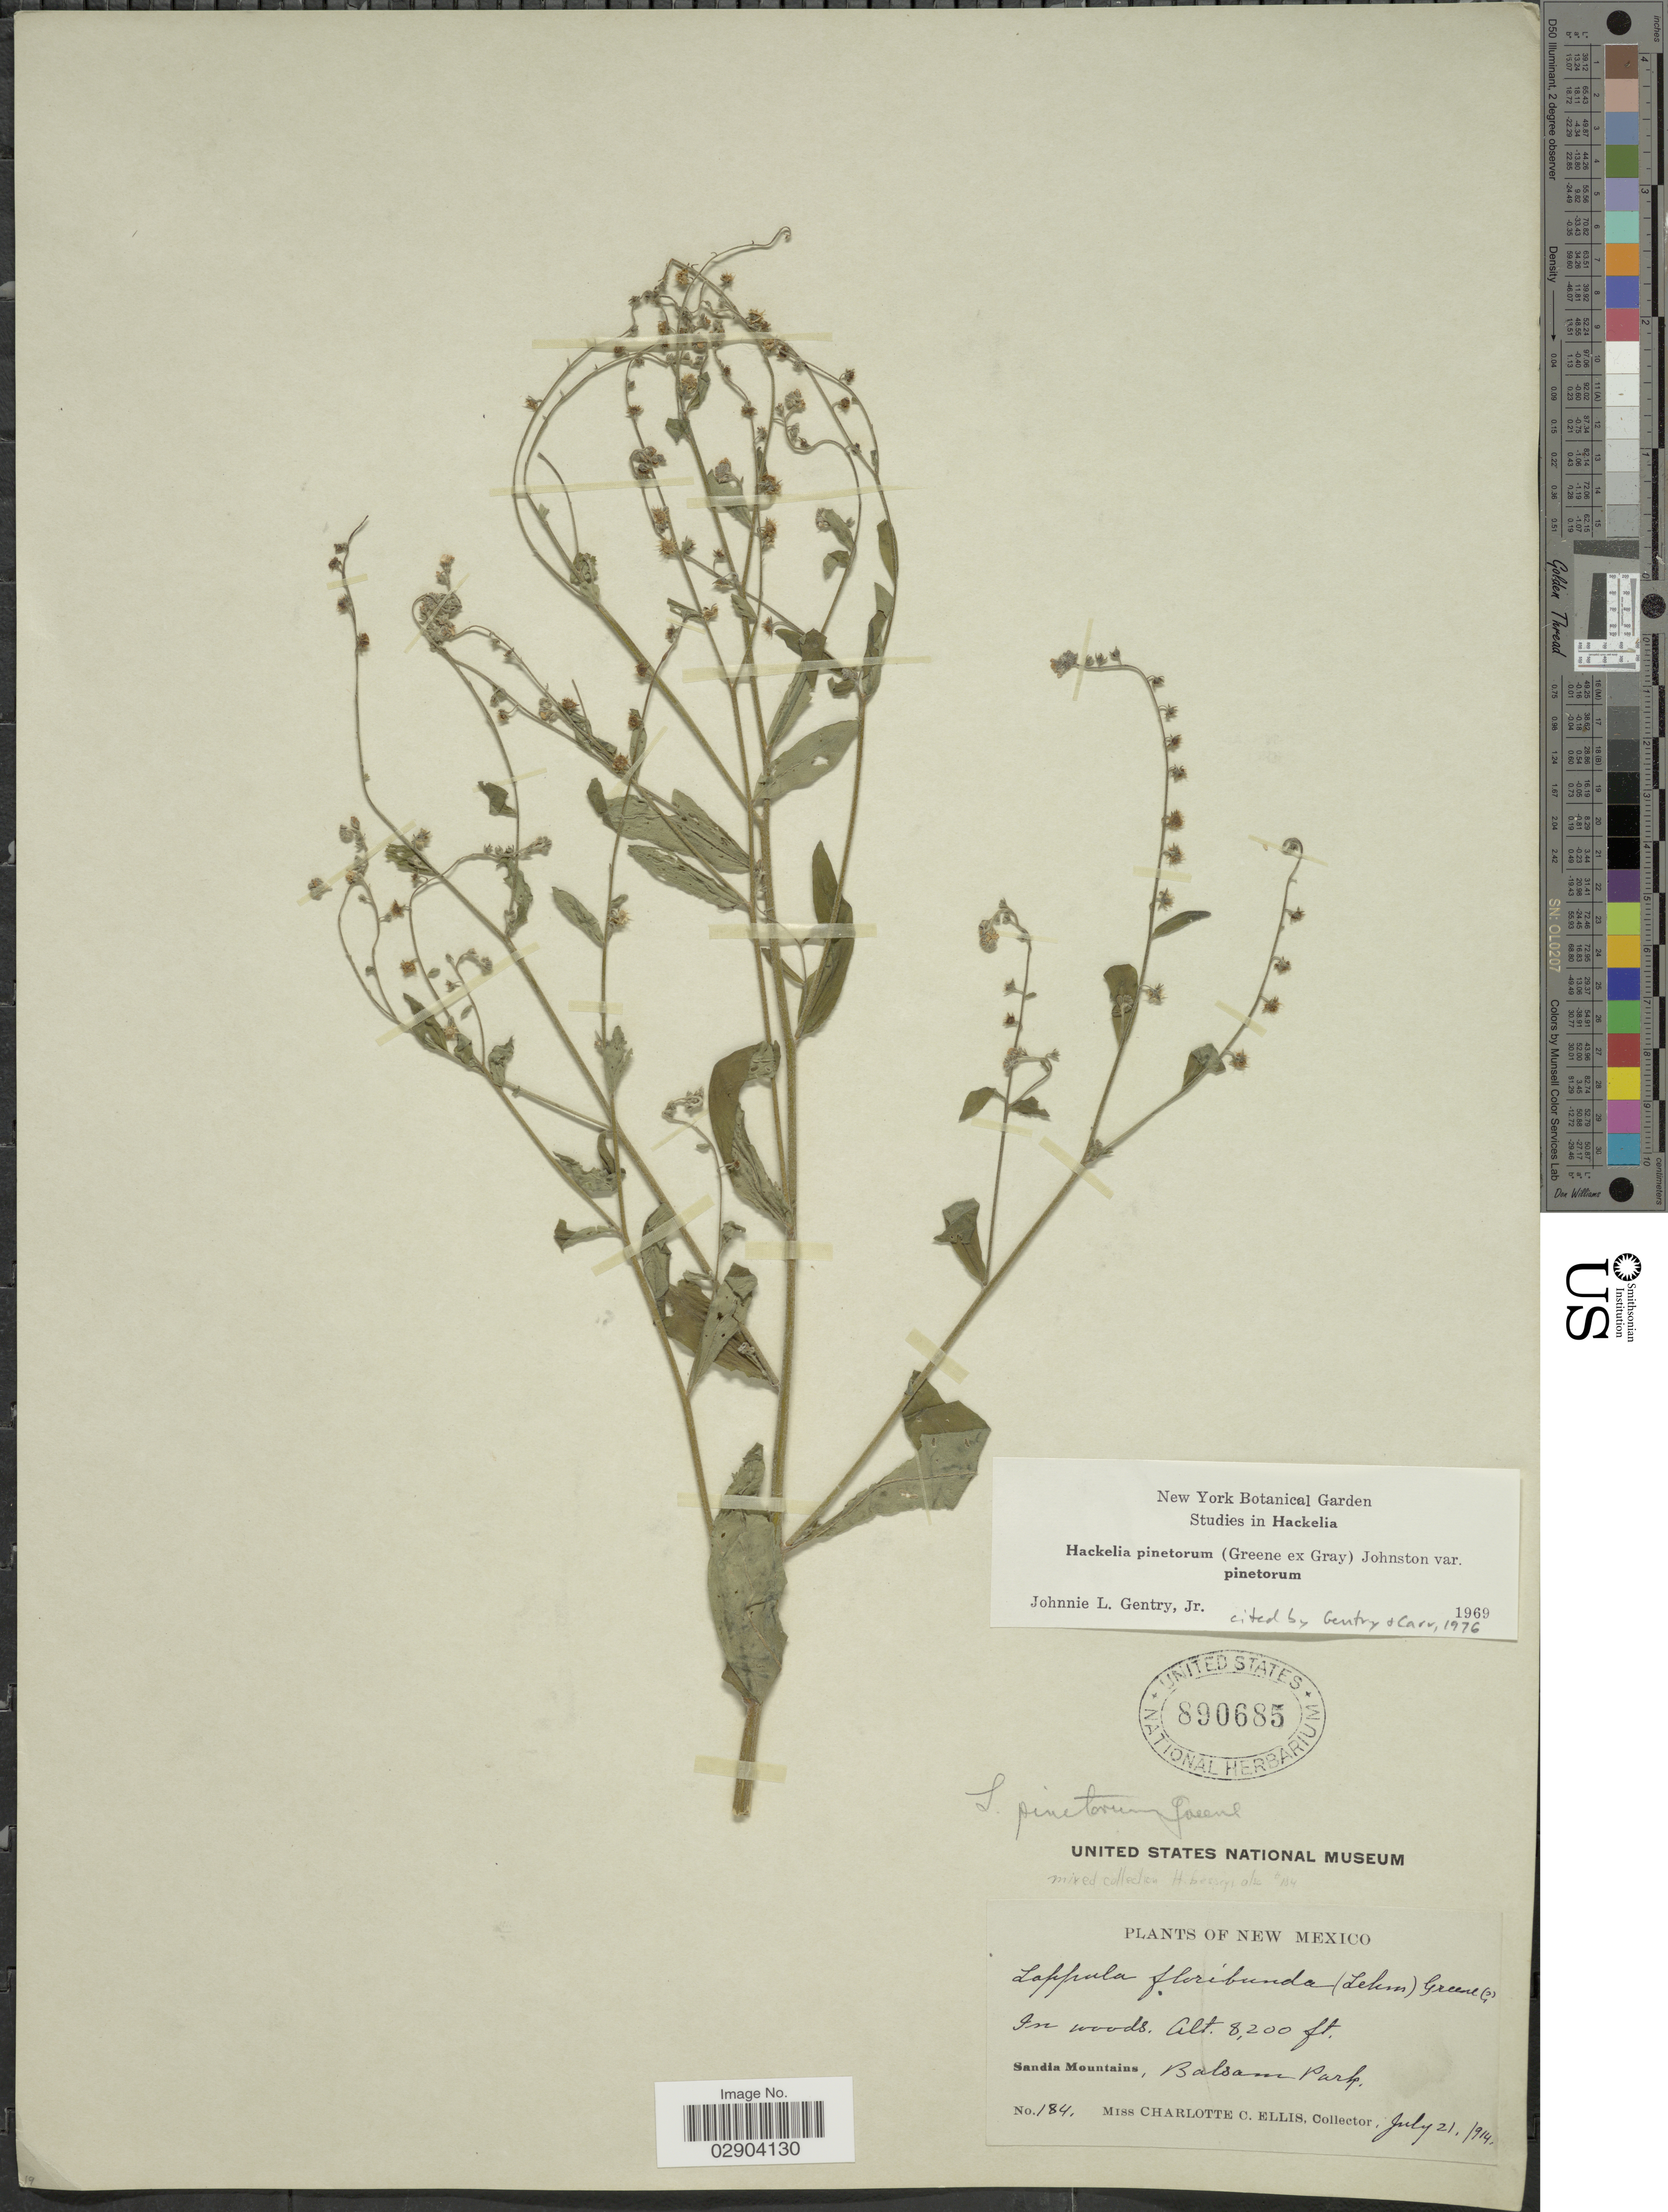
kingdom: Plantae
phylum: Tracheophyta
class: Magnoliopsida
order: Boraginales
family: Boraginaceae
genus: Hackelia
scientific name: Hackelia setosa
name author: I.M. Johnst.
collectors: C. C. Ellis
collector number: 184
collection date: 1914-07-21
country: United States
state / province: New Mexico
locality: Sandia Mountains, Balsam Park.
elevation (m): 2499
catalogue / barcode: US 890685